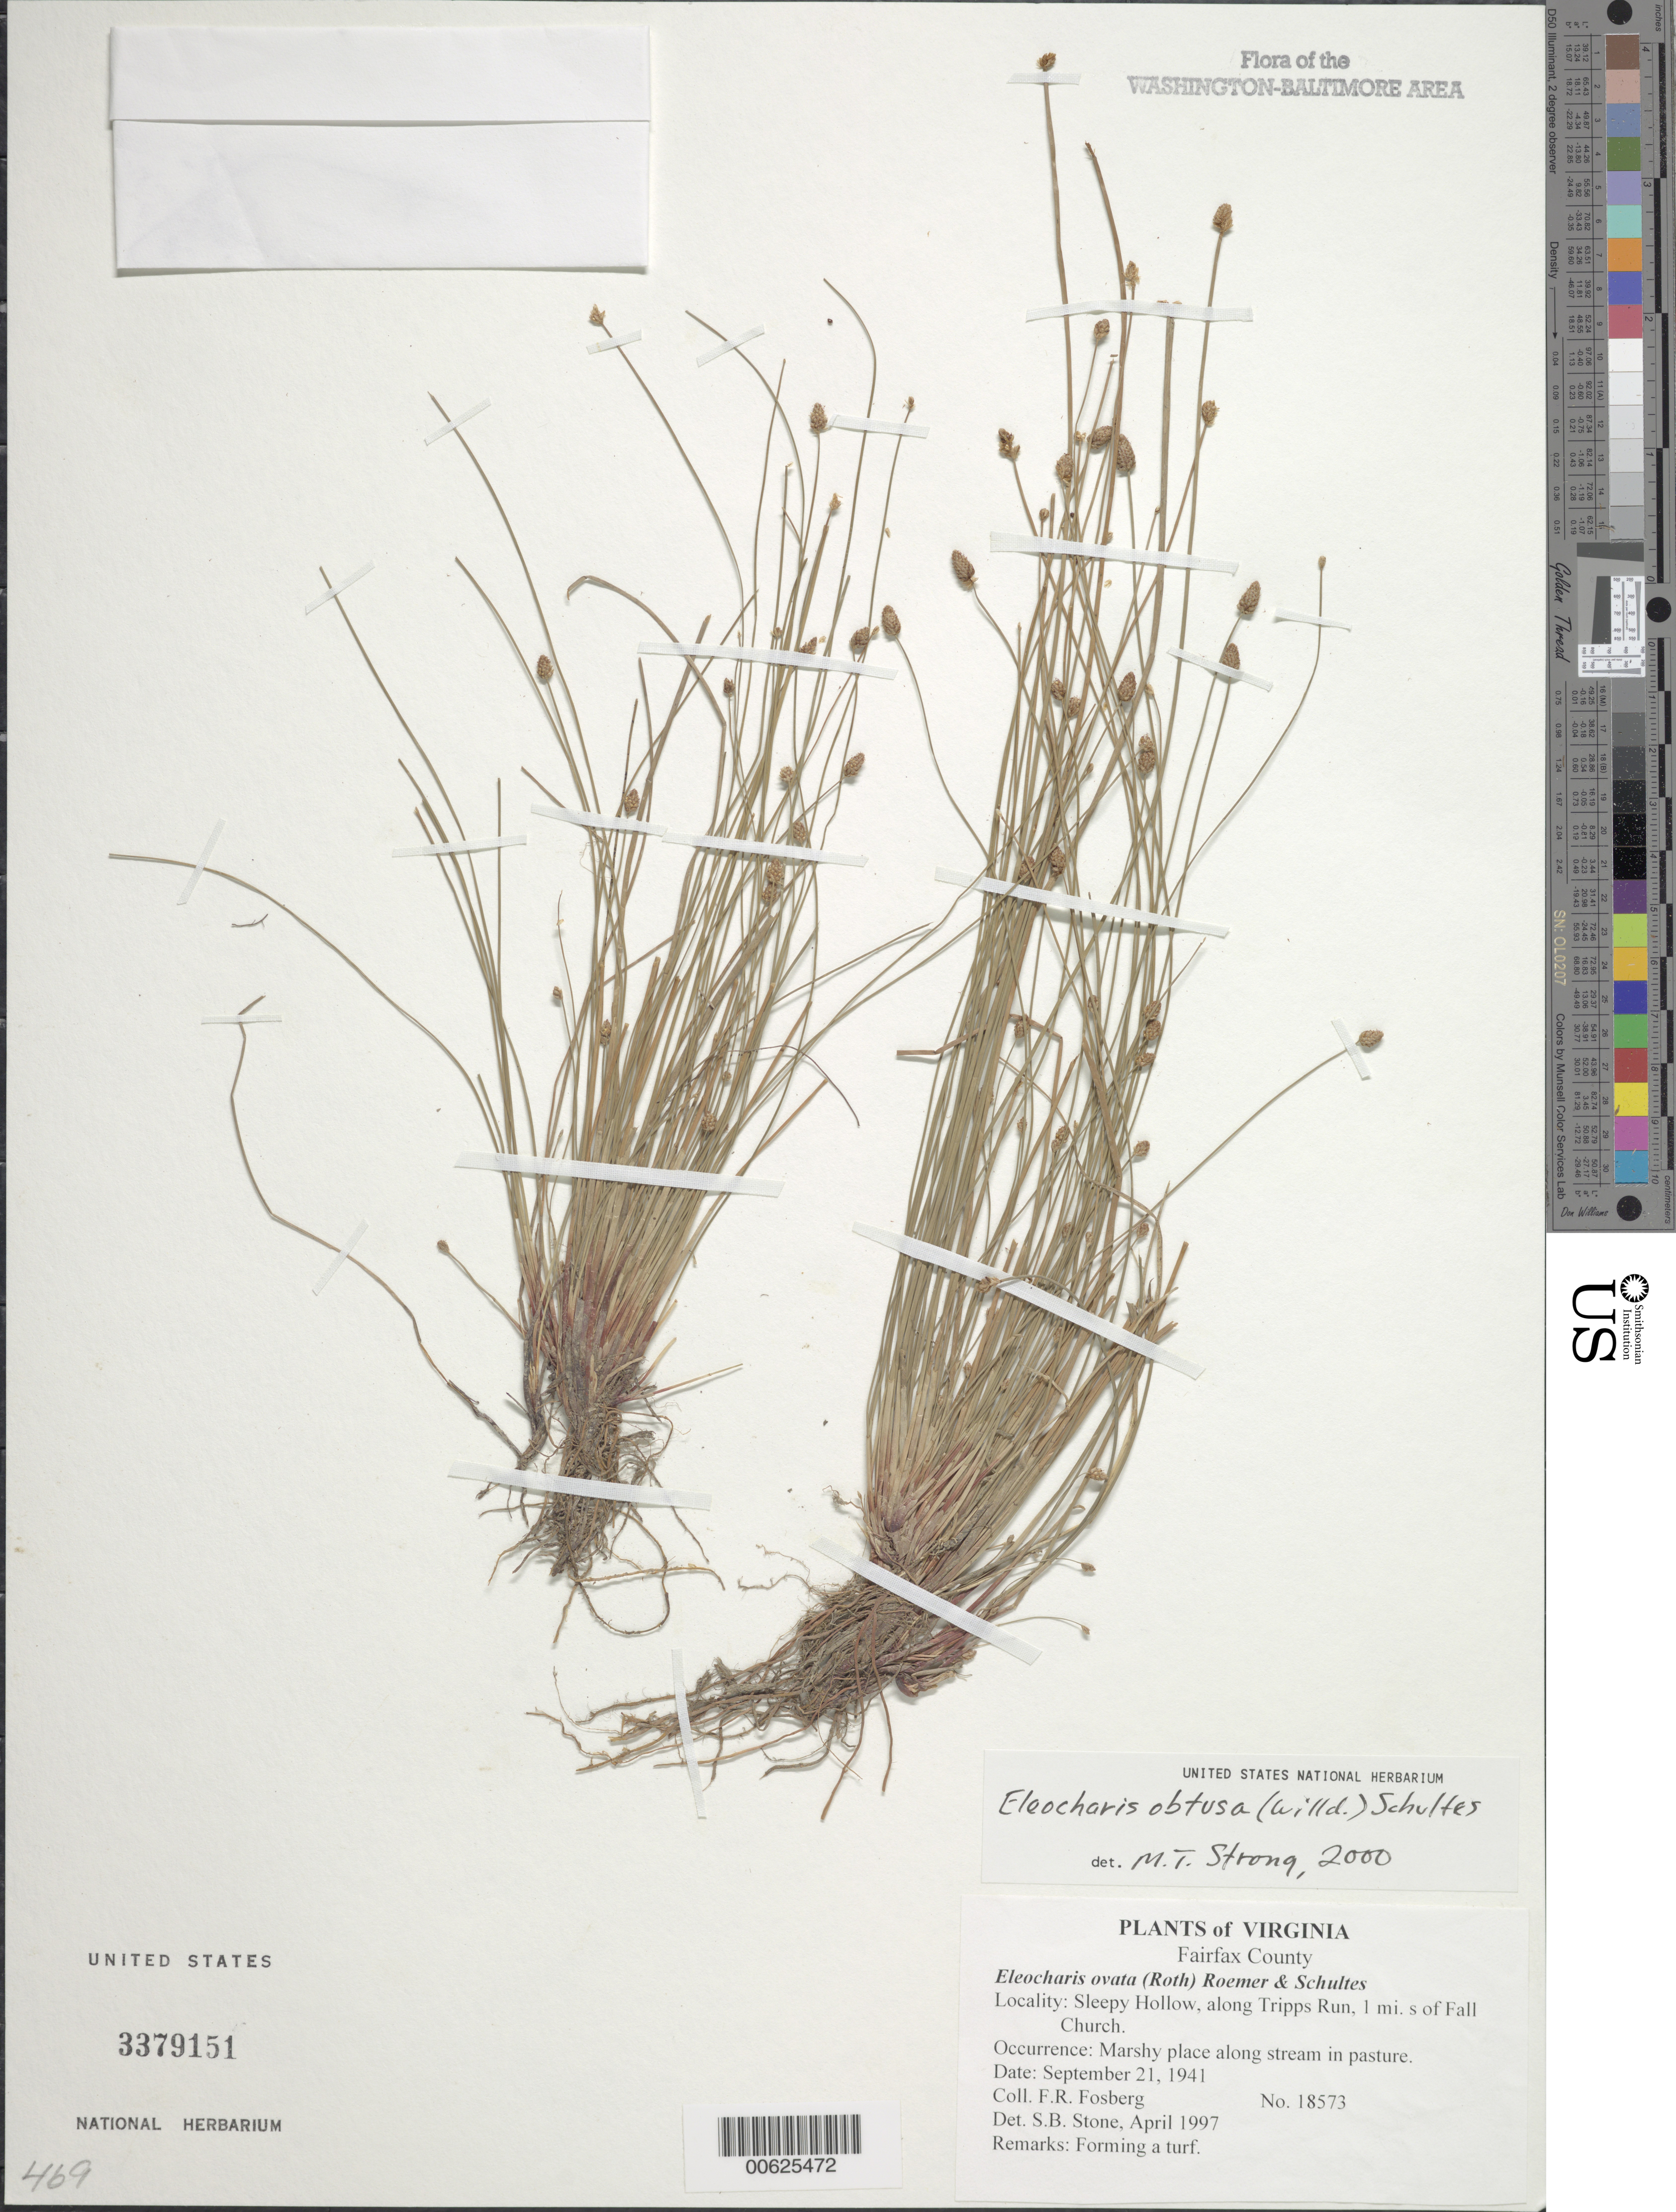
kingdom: Plantae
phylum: Tracheophyta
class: Liliopsida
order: Poales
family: Cyperaceae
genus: Eleocharis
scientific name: Eleocharis obtusa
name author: (Willd.) Schult.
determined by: Strong, M. T., (US), Smithsonian Institution - National Museum of Natural History (UNITED STATES)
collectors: F. R. Fosberg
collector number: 18573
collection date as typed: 21 Sep 1941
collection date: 1941-09-21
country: United States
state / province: Virginia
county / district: Fairfax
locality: Sleepy Hollow, along Tripps Run, 1 mi. S of Falls Church.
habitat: Marshy place along stream in pasture.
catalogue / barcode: US 3379151